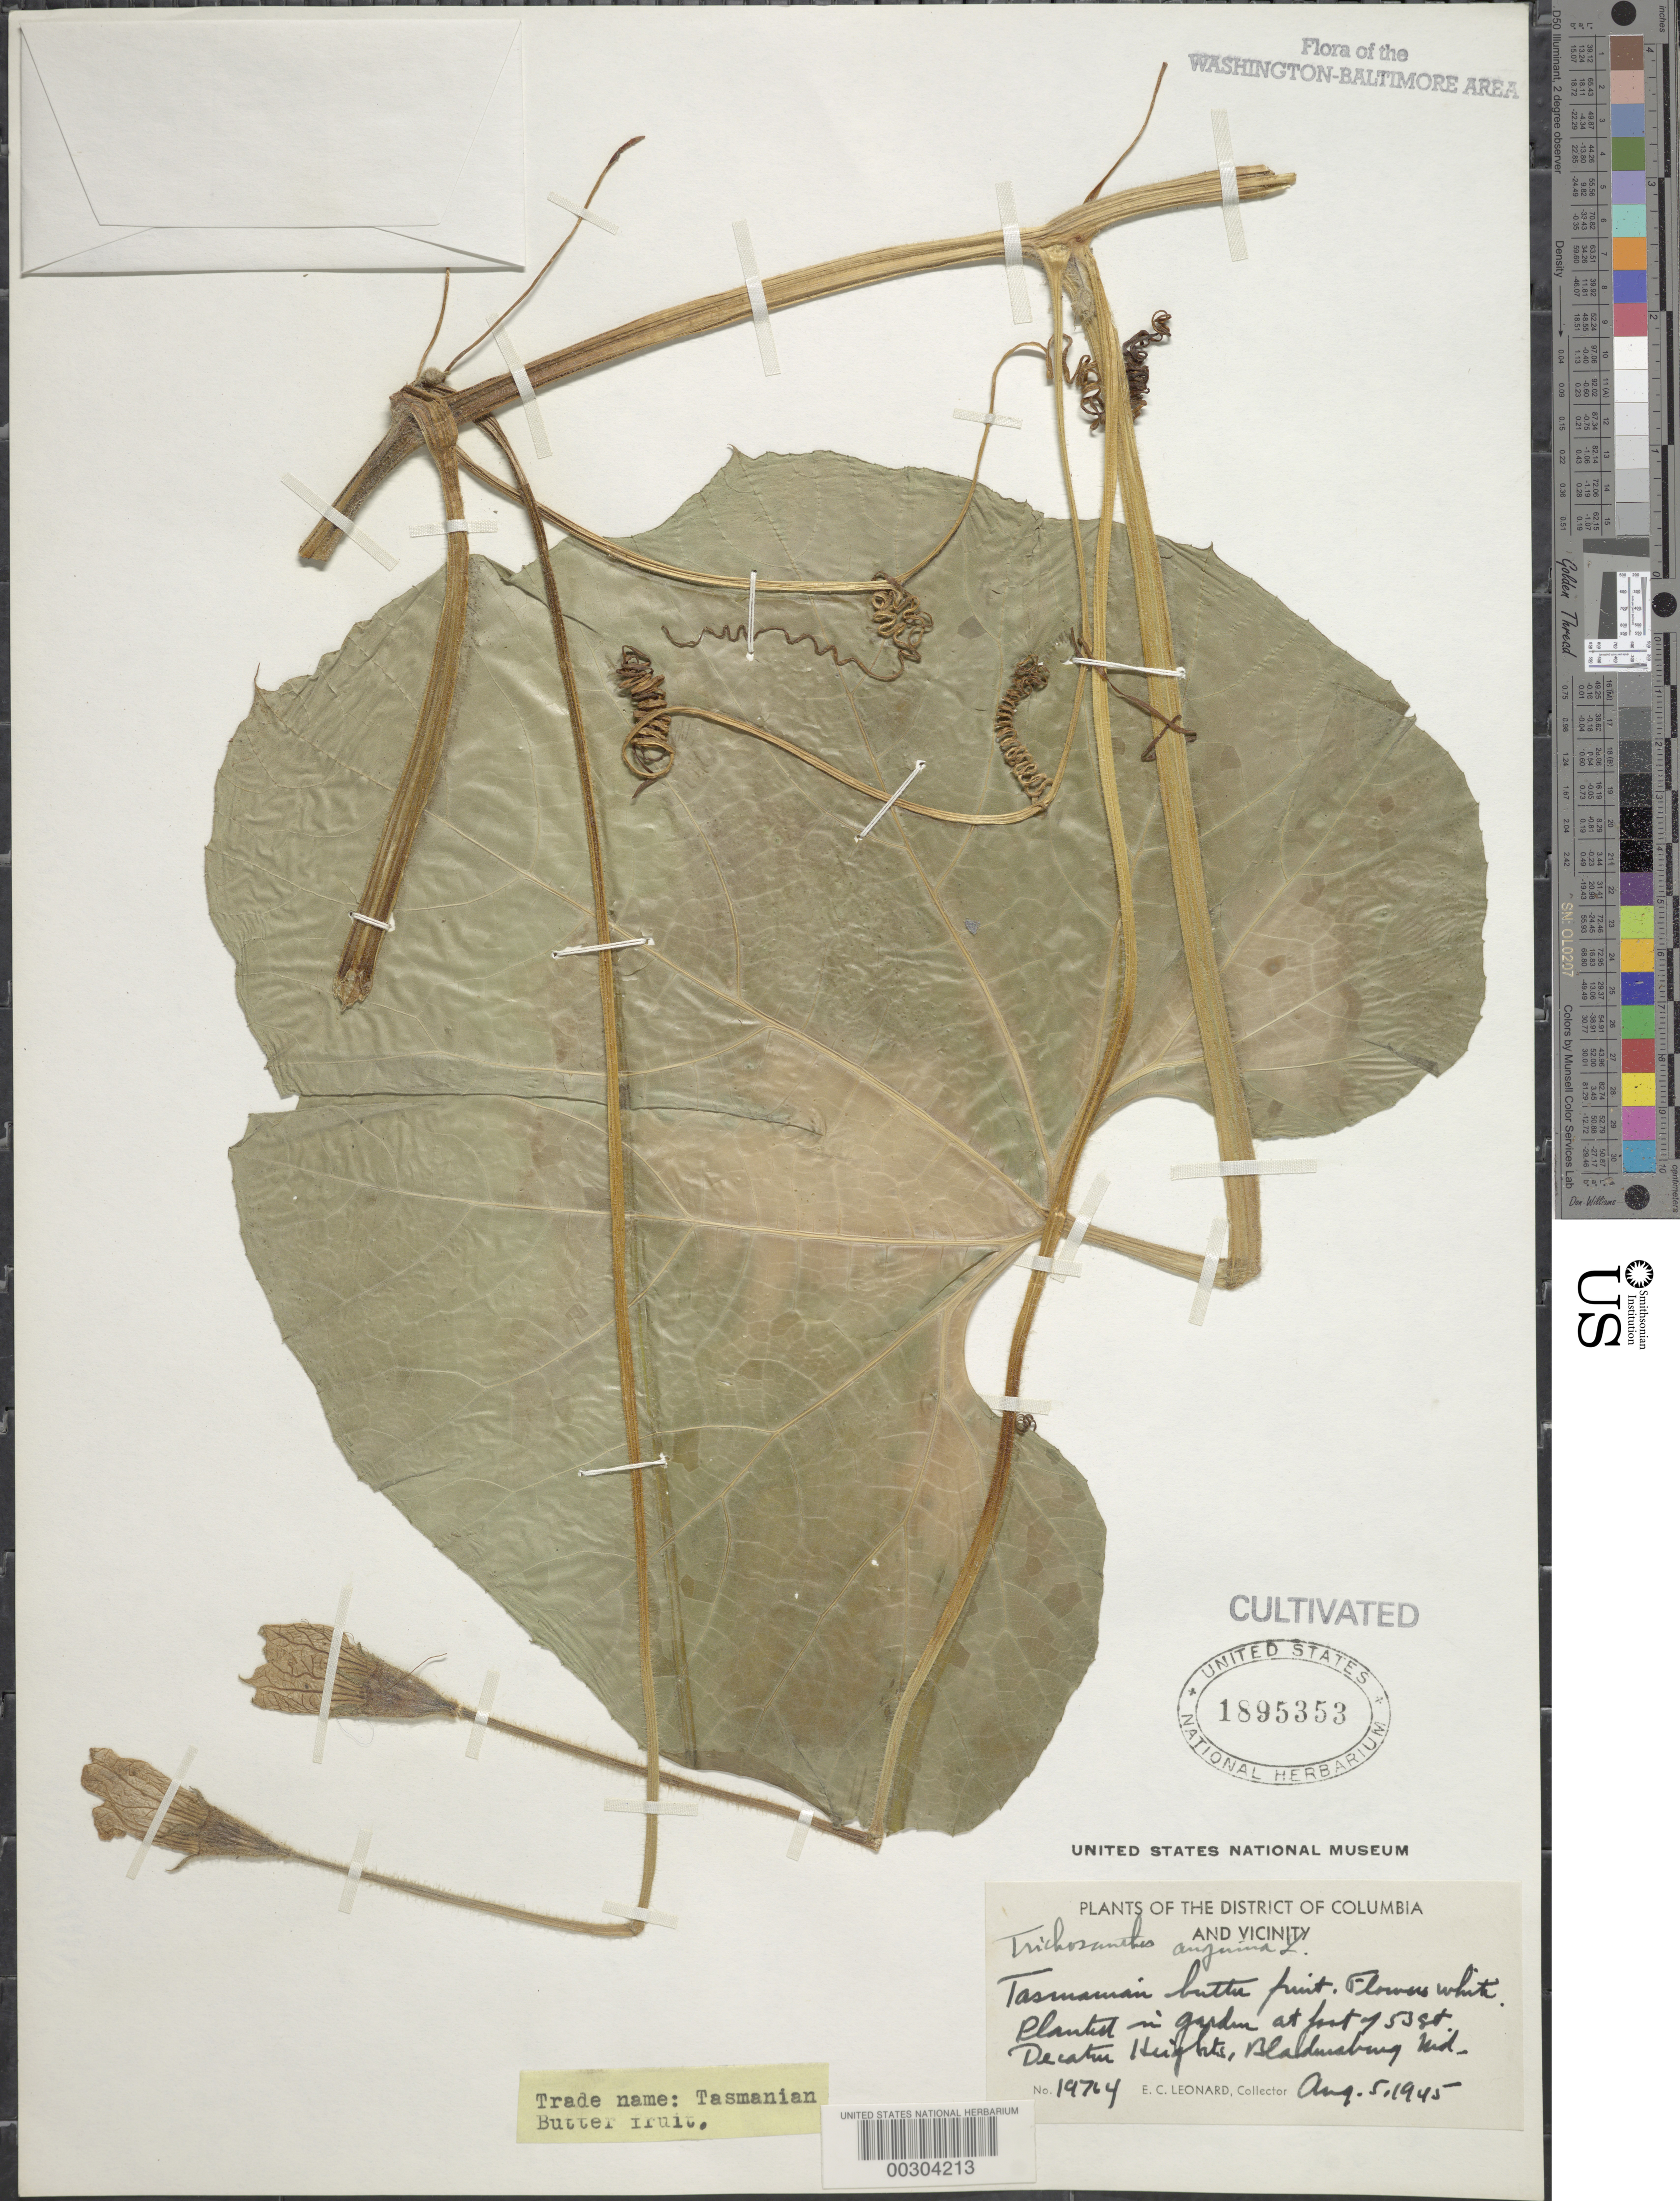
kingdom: Plantae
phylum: Tracheophyta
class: Magnoliopsida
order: Cucurbitales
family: Cucurbitaceae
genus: Lagenaria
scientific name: Lagenaria siceraria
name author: (Molina) Standl.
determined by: Nee, Michael H.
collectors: E. C. Leonard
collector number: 19764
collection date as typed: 05 Aug 1945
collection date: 1945-08-05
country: United States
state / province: Maryland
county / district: Prince George's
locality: Bladensburg, at foot of 53 St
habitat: Garden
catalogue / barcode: US 1895353